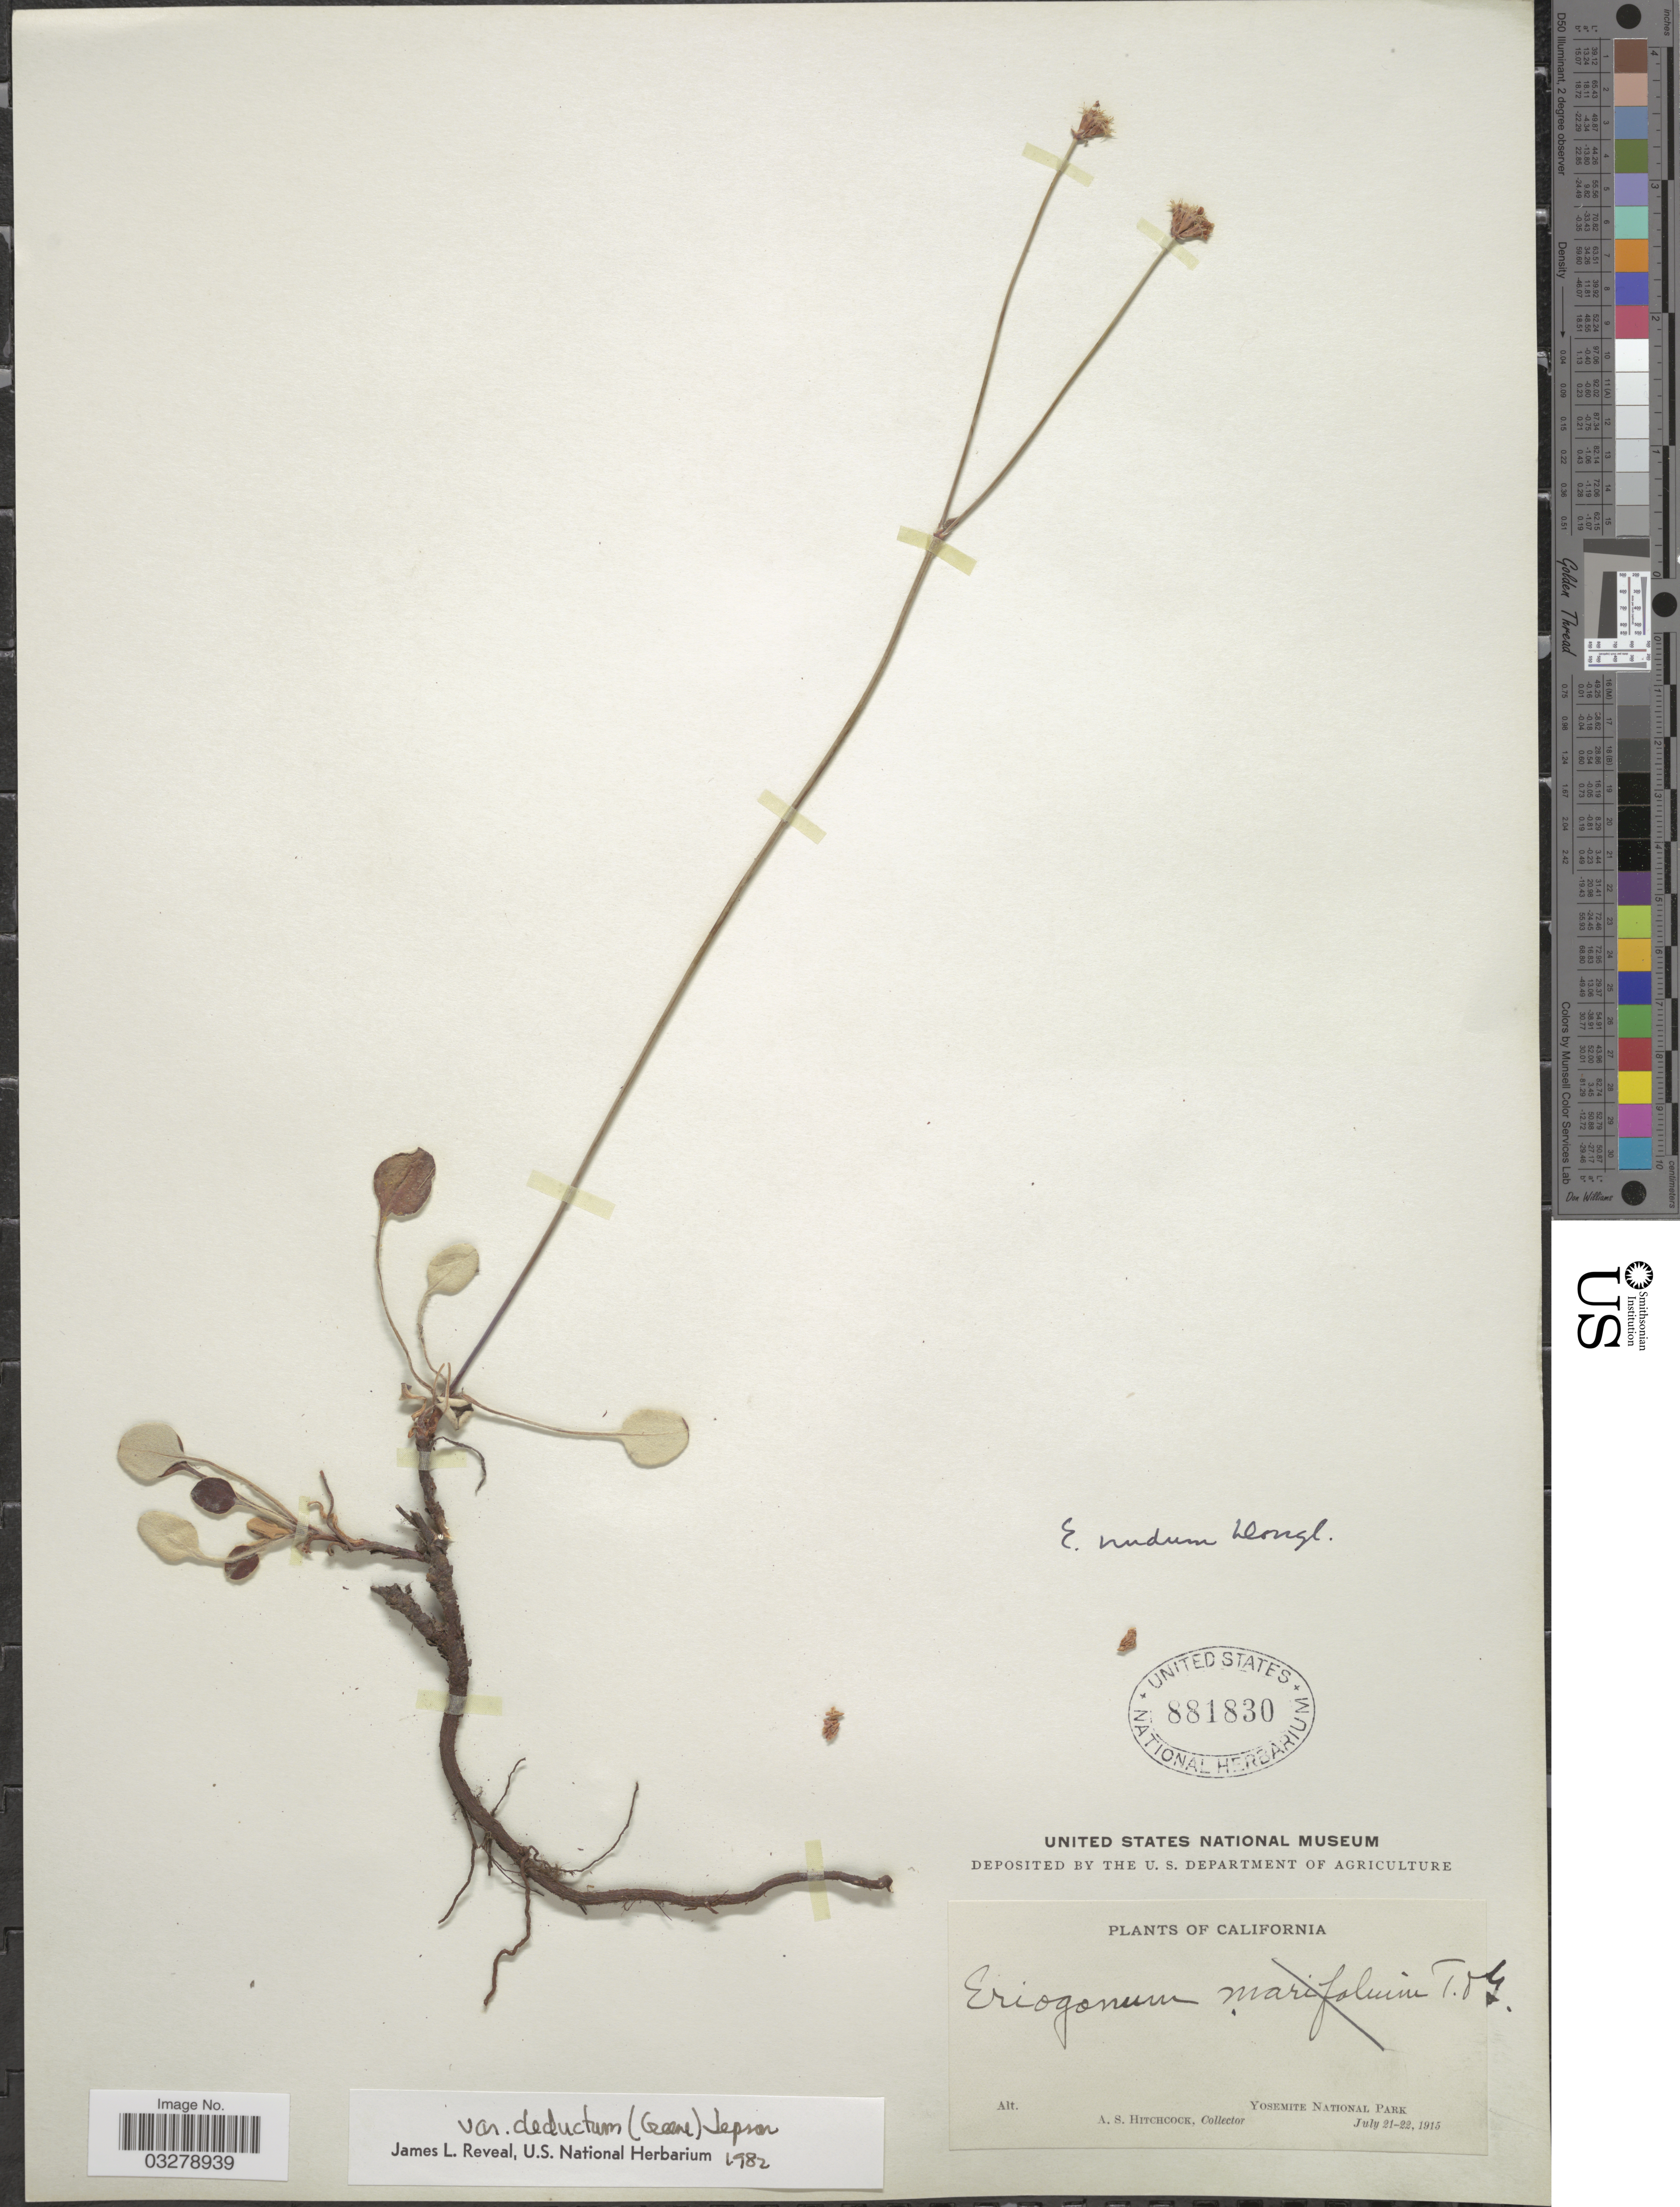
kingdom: Plantae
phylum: Tracheophyta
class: Magnoliopsida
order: Caryophyllales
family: Polygonaceae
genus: Eriogonum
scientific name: Eriogonum nudum var. deductum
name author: (Greene) Jeps.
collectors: A. S. Hitchcock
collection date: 1915-07-21/1915-07-22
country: United States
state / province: California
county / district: Mariposa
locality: Yosemite National Park.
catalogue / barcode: US 881830